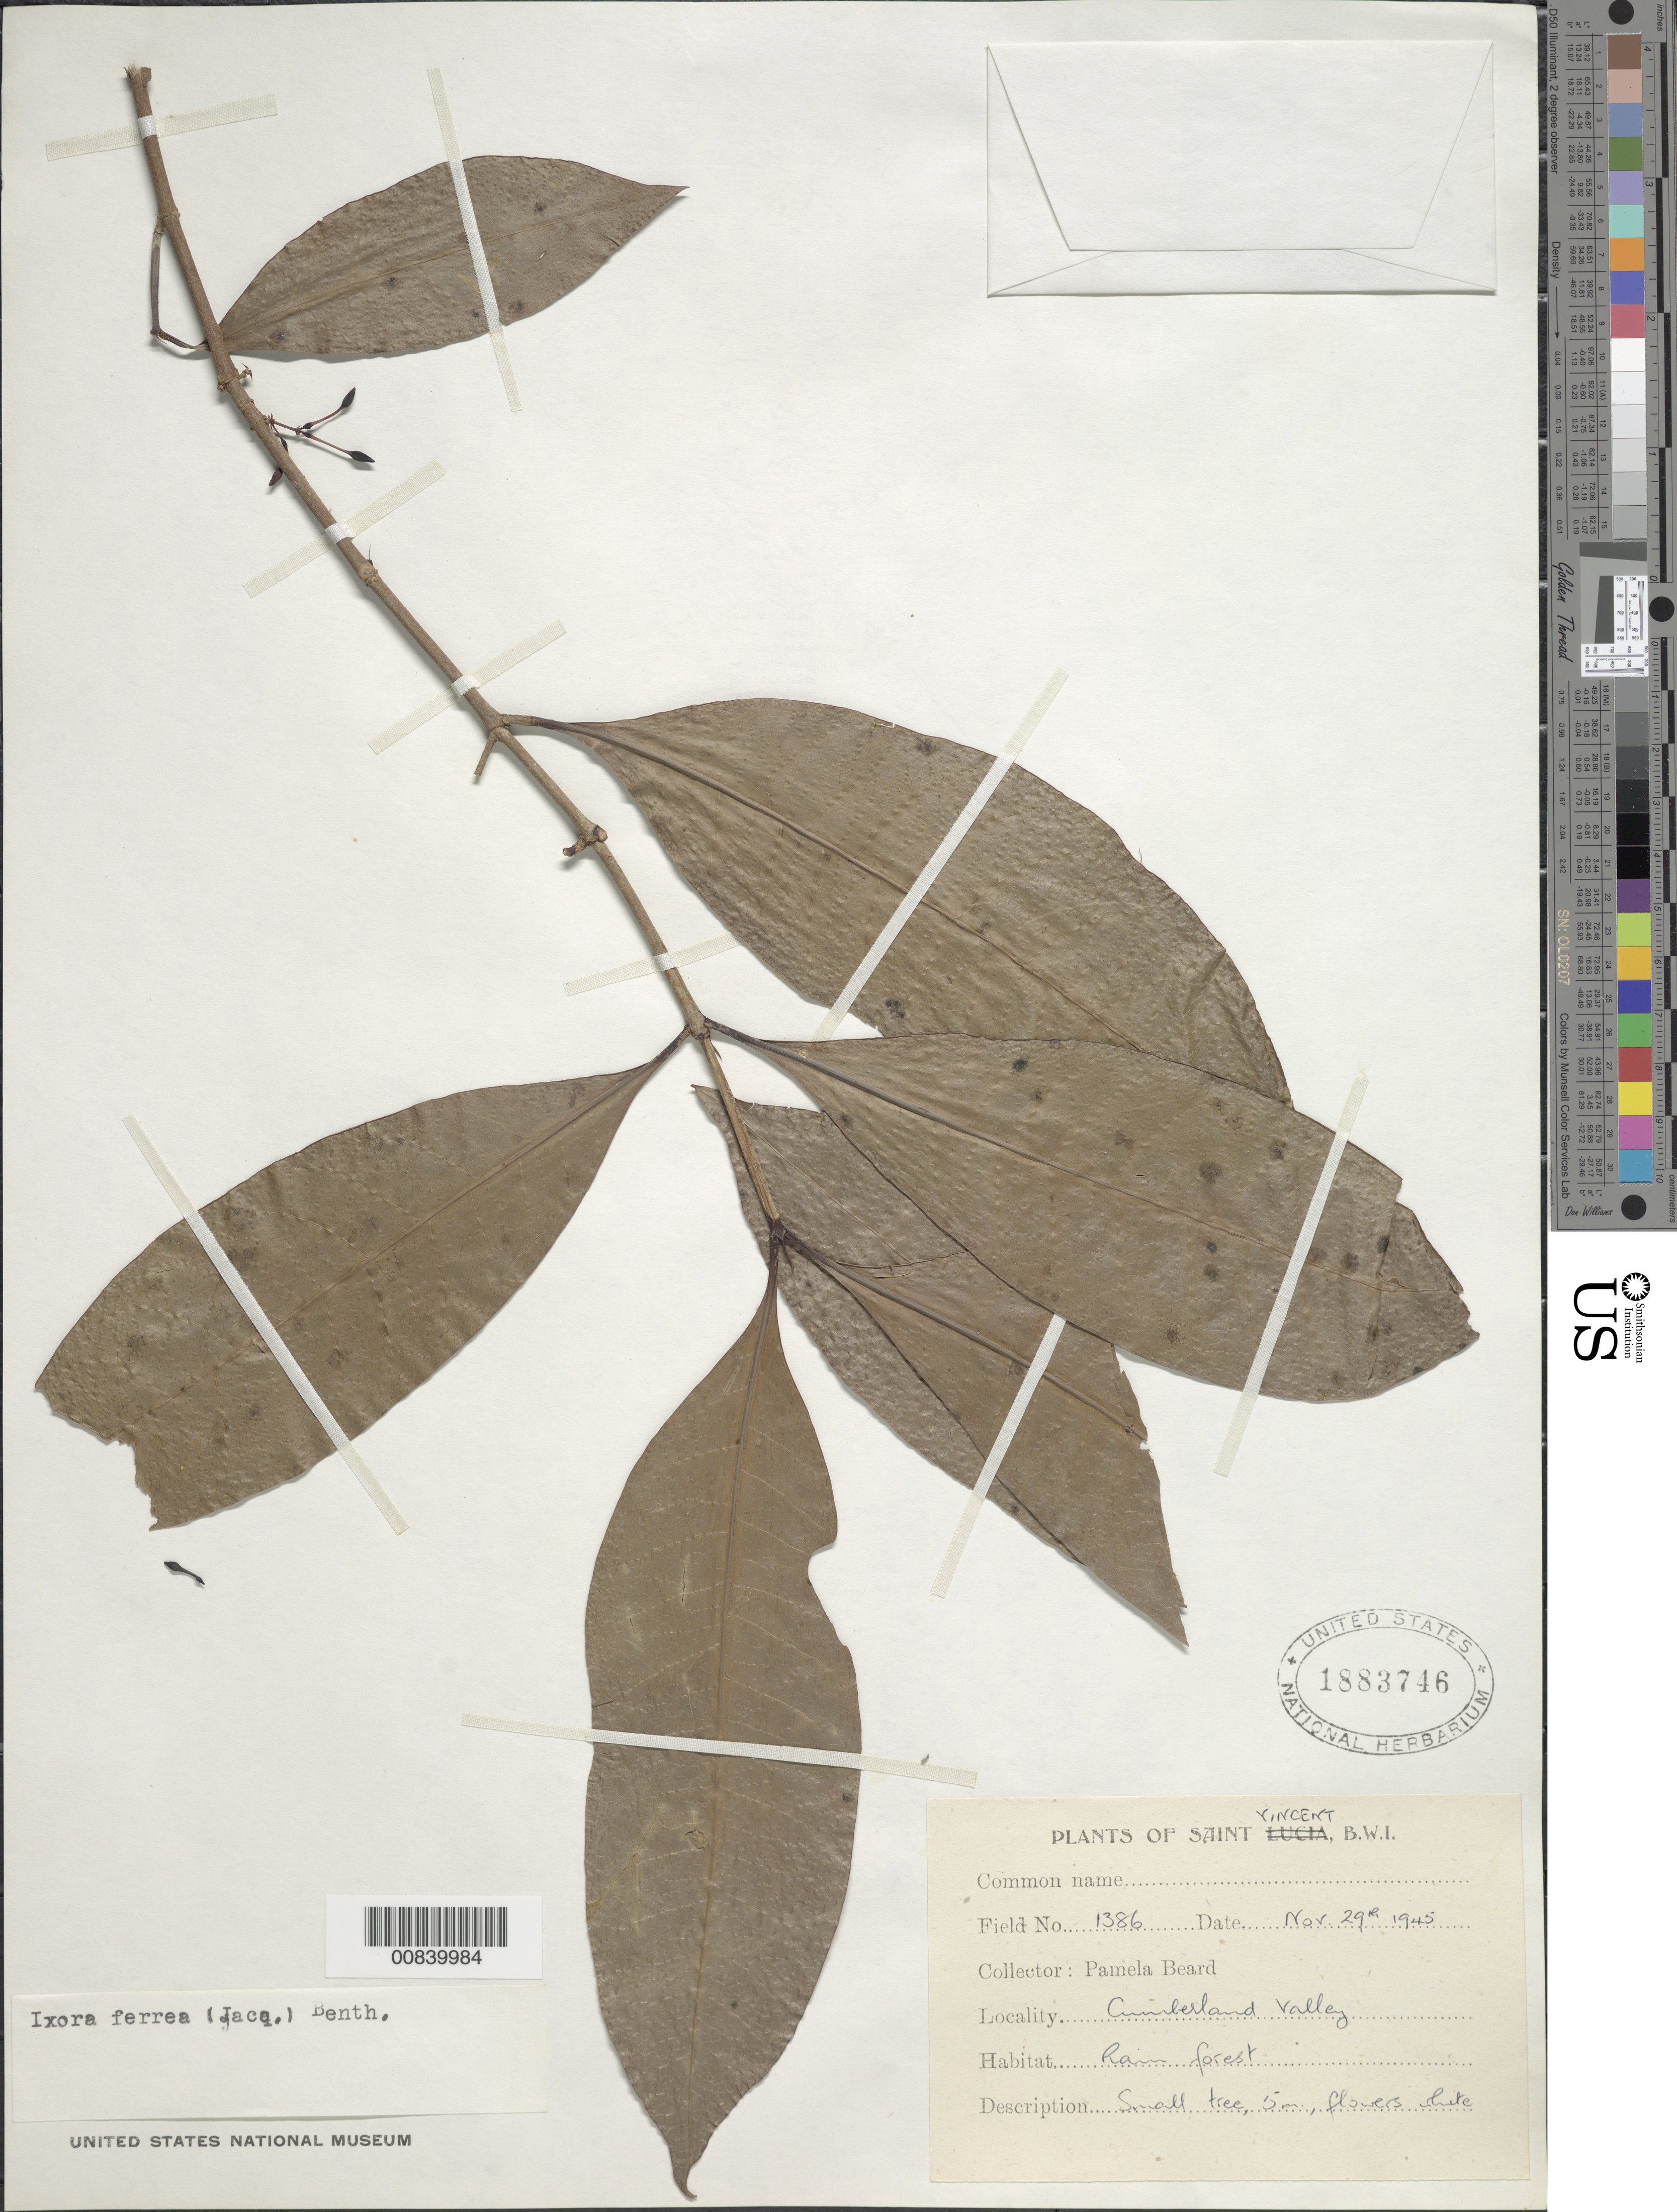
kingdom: Plantae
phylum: Tracheophyta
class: Magnoliopsida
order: Gentianales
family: Rubiaceae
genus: Ixora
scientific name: Ixora ferrea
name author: (Jacq.) Benth.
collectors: P. Beard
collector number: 1386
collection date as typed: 29 Nov 1945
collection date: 1945-11-29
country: St. Vincent - Grenadines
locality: Cumberland Valley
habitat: Rainforest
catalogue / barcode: US 1883746